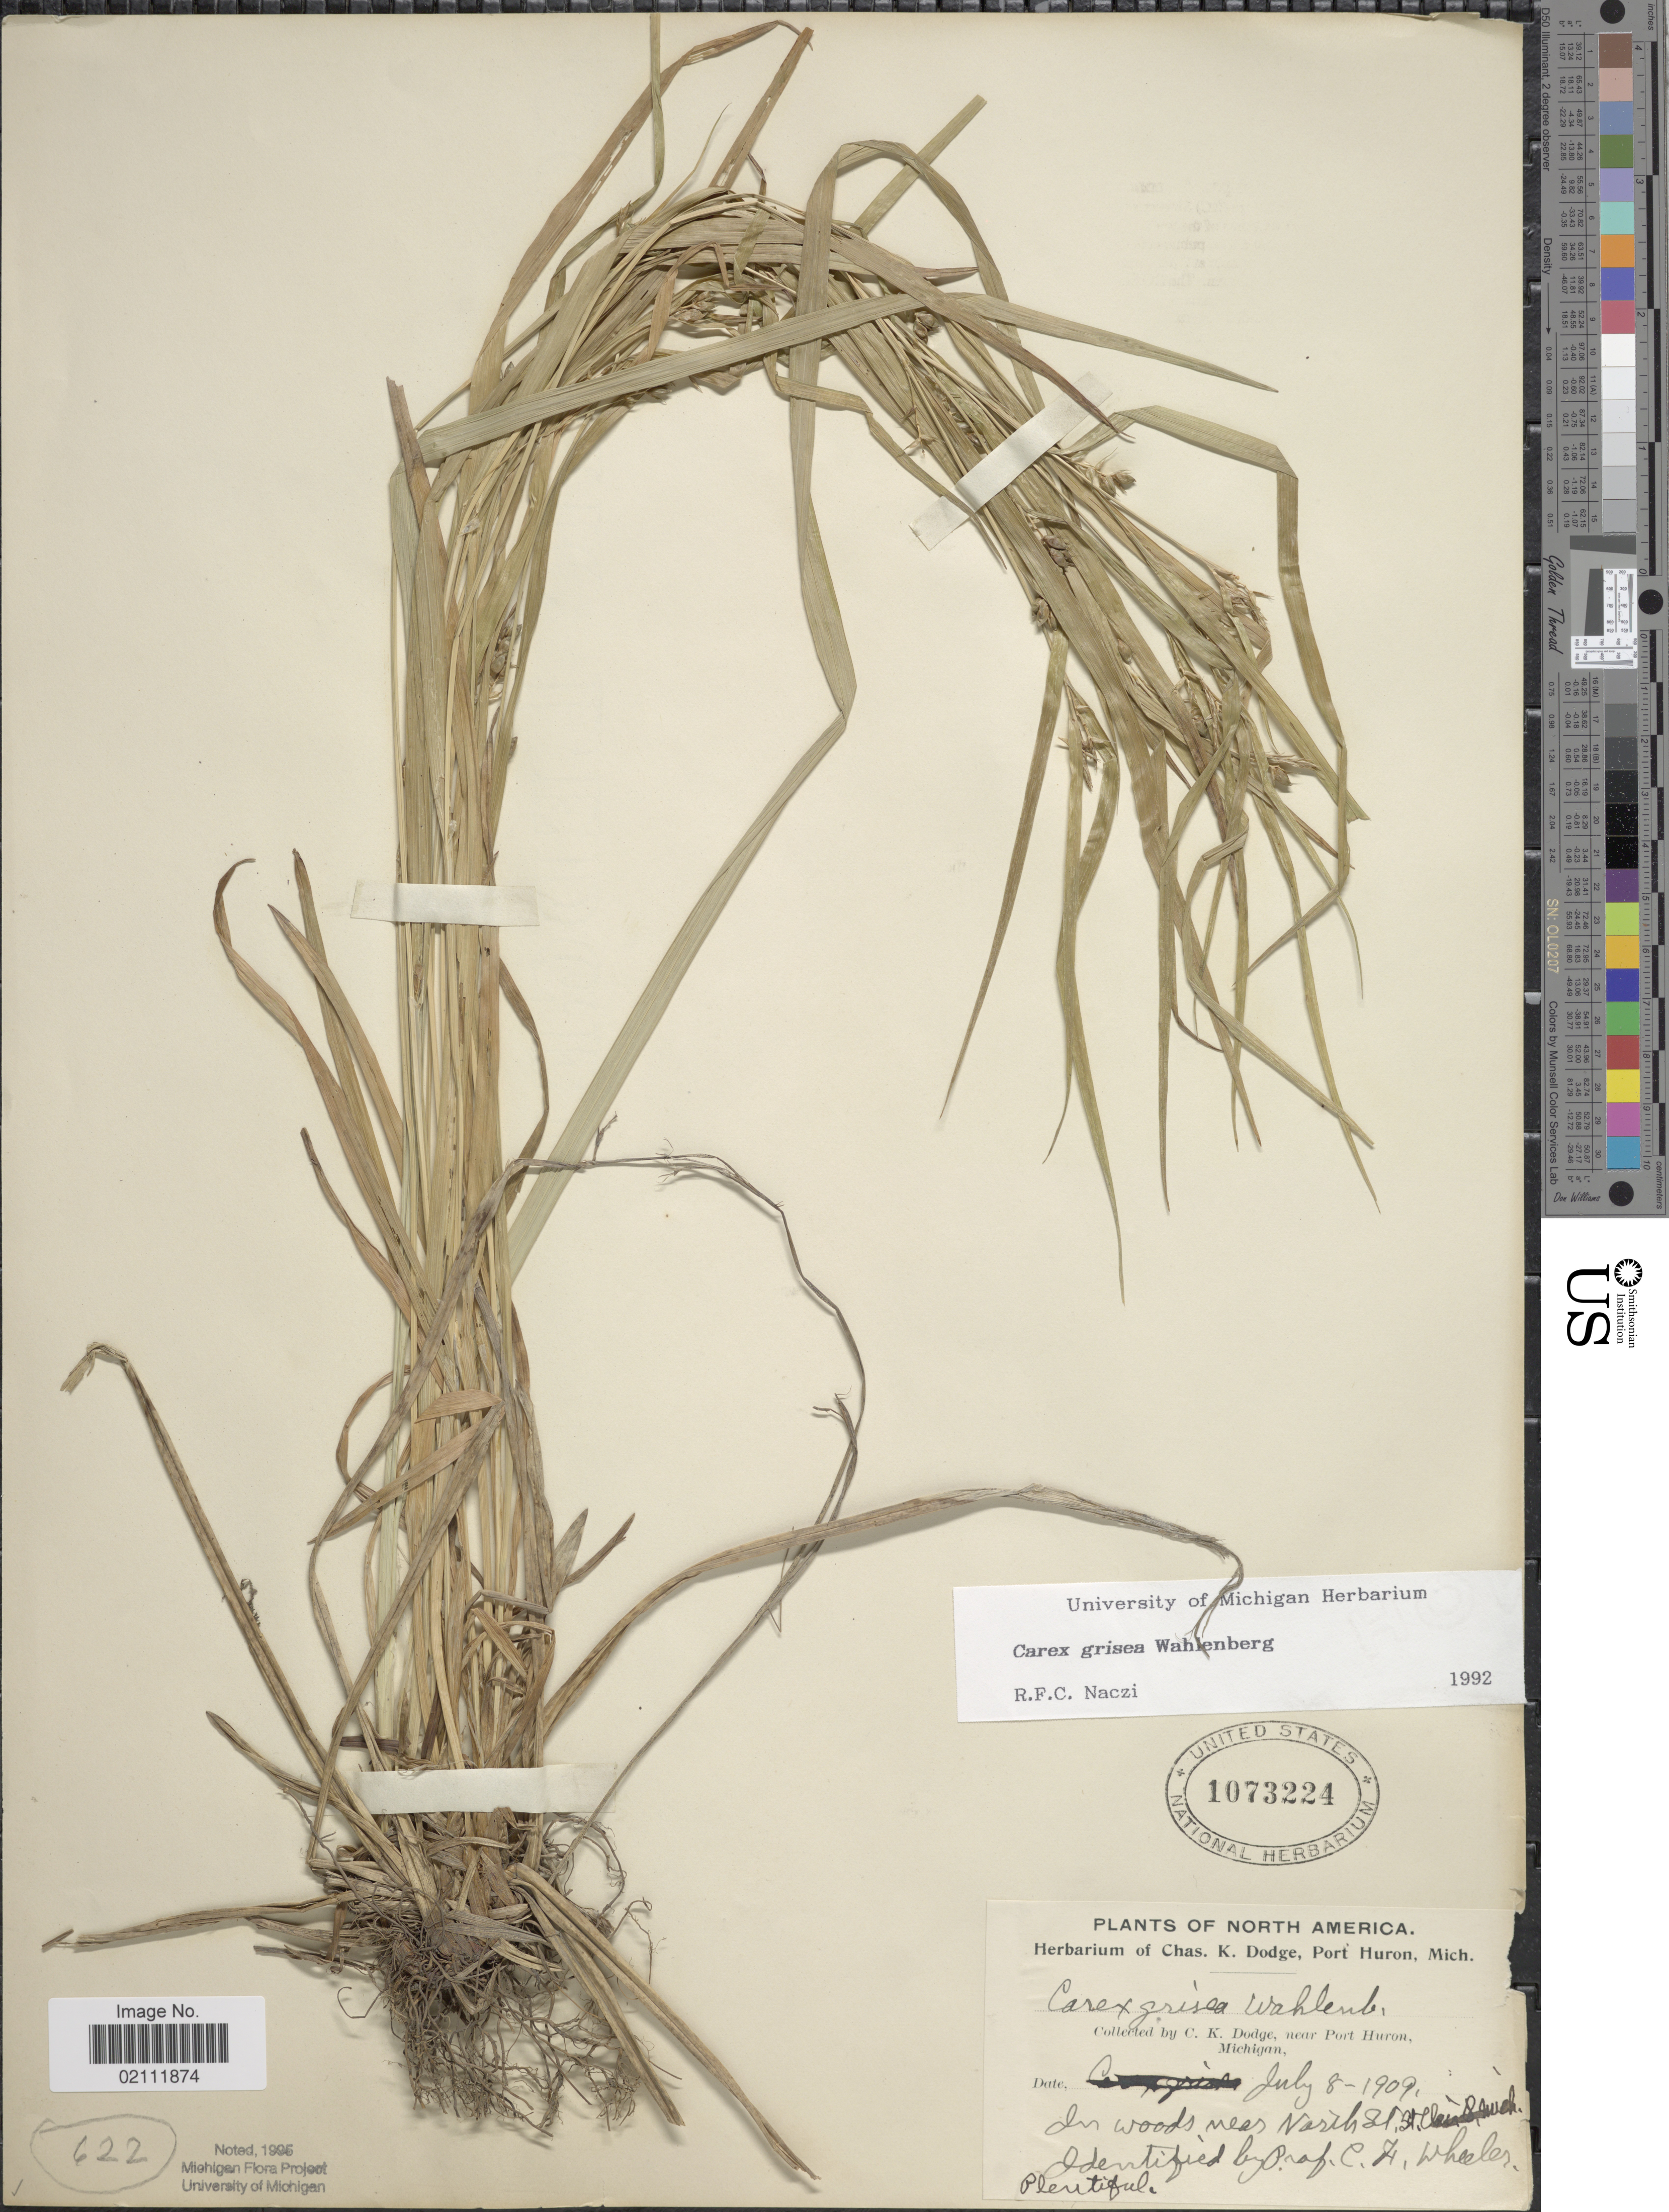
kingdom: Plantae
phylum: Tracheophyta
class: Liliopsida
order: Poales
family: Cyperaceae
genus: Carex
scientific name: Carex grisea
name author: Wahlenb.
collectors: C. K. Dodge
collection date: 1909-07-08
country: United States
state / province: Michigan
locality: Near Port Huron, In woods near North St. Clair Co.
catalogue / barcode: US 1073224